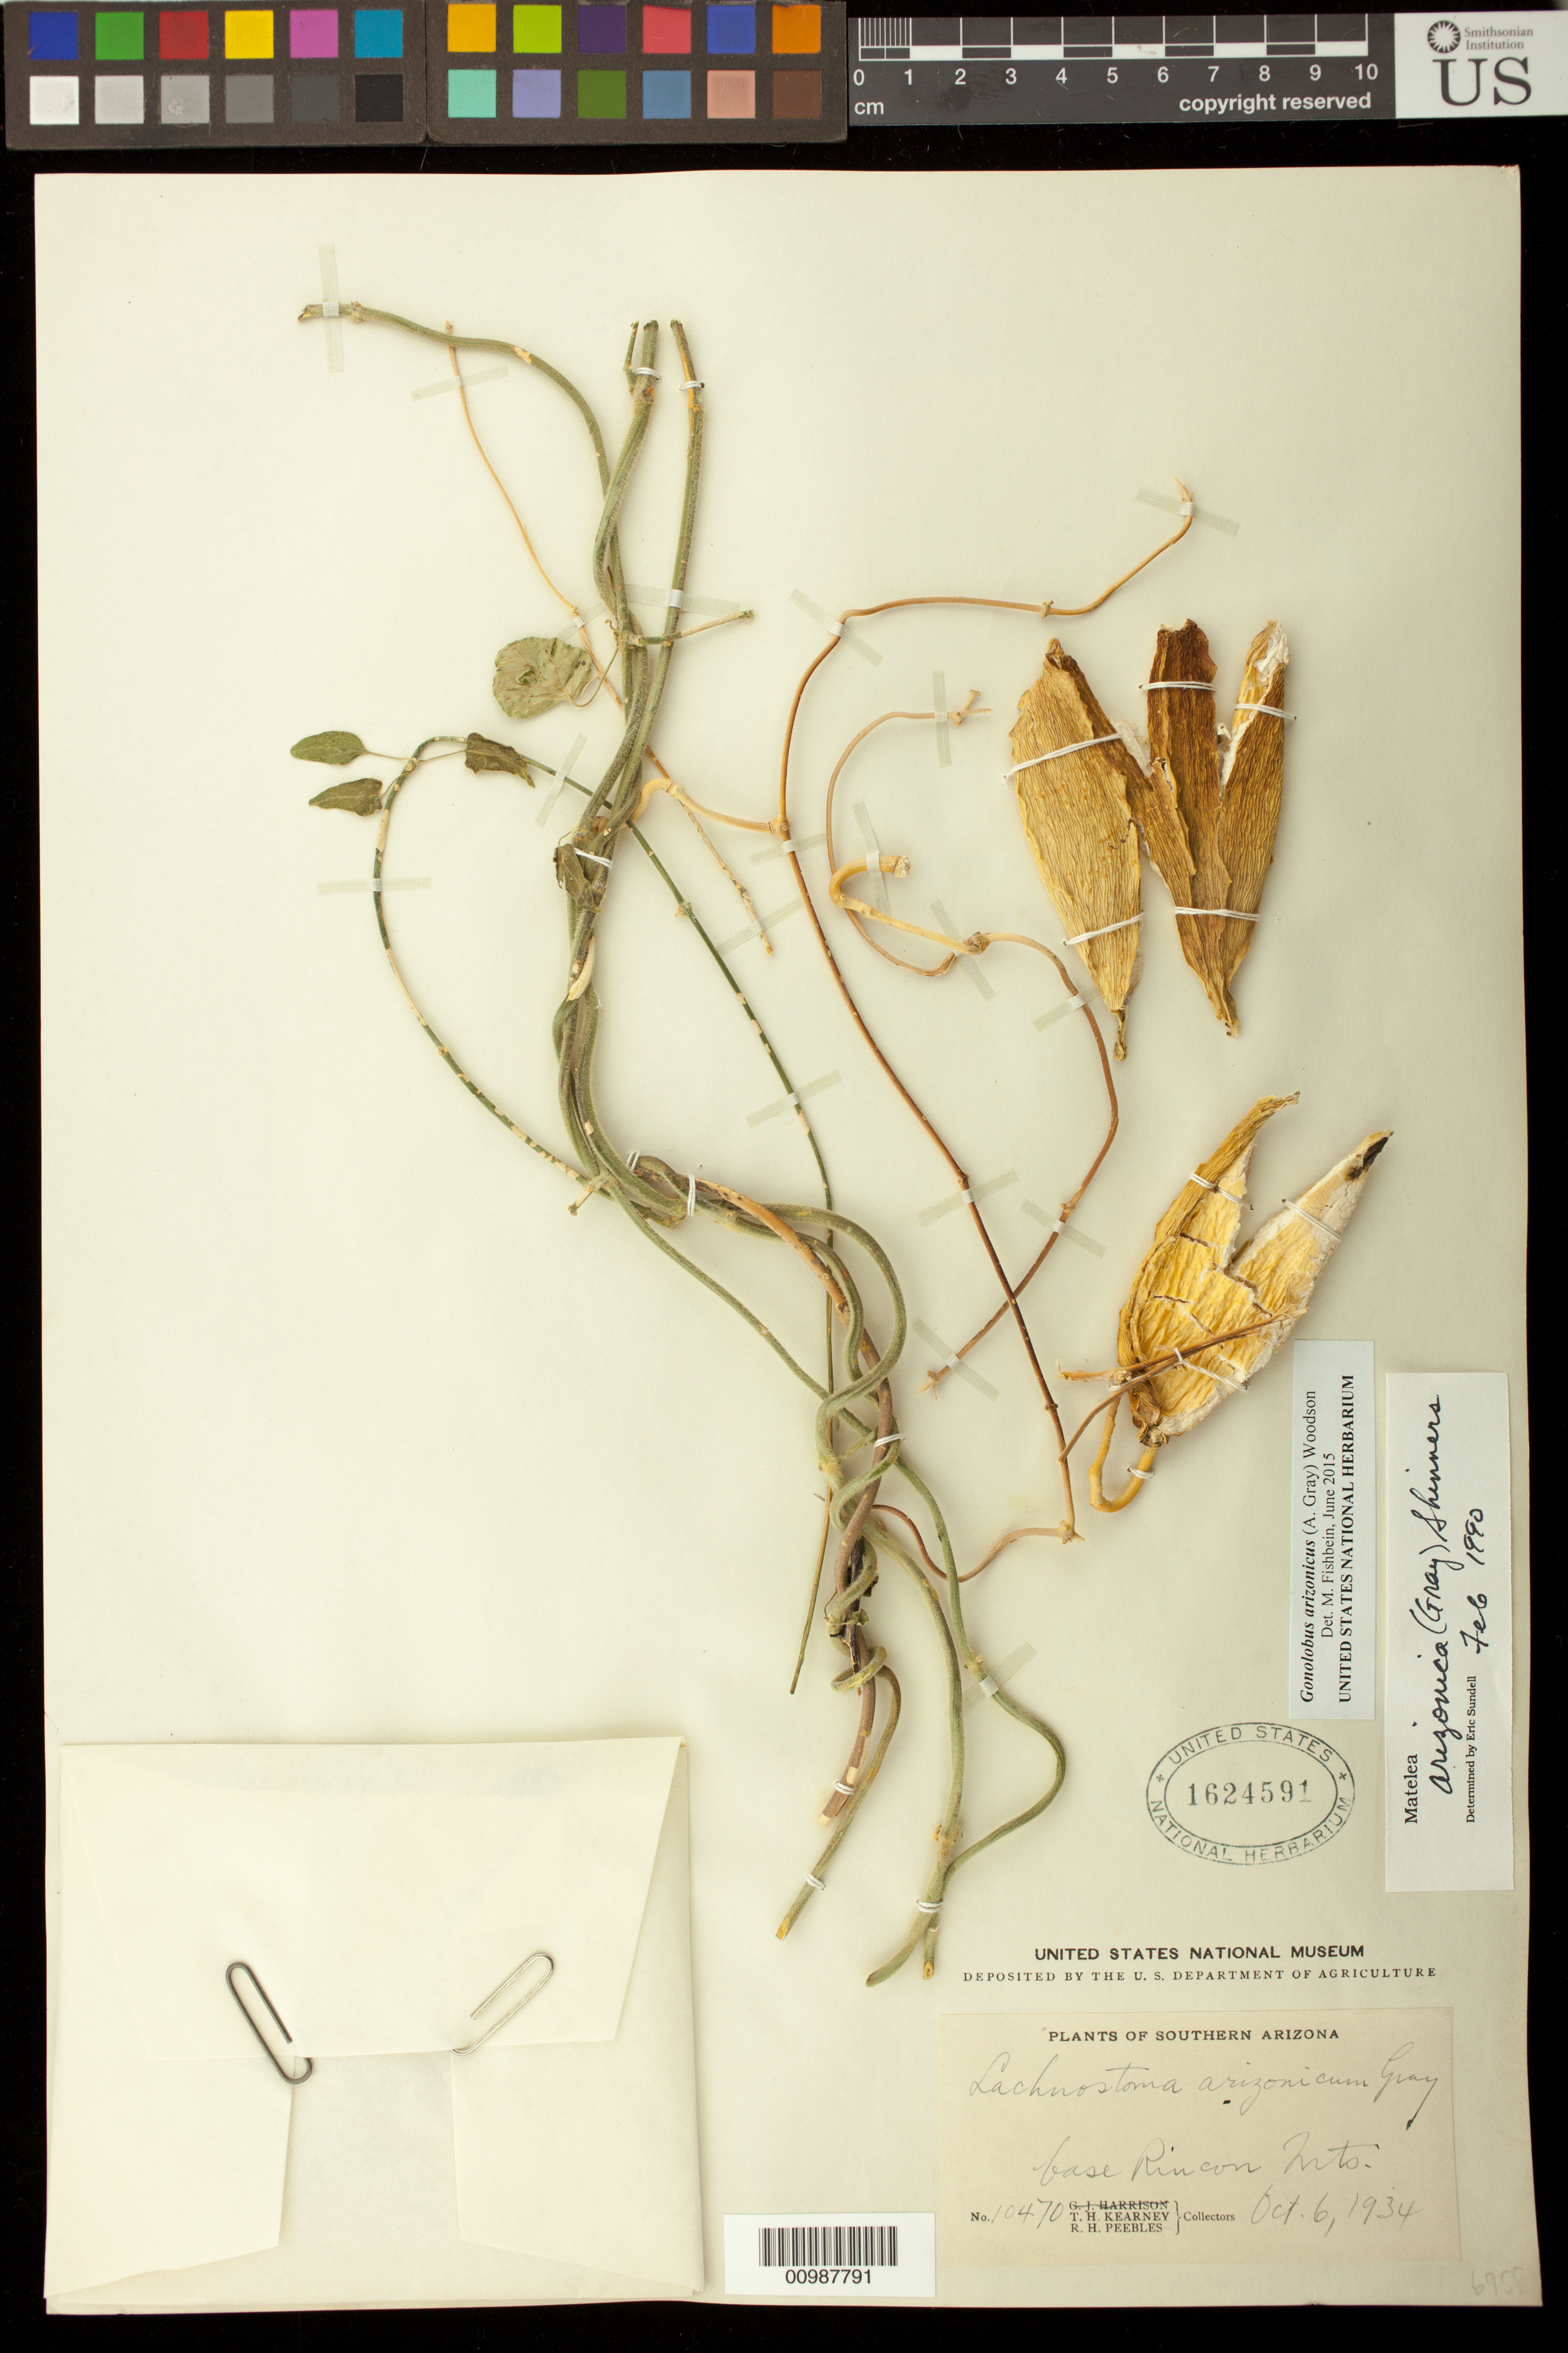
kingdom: Plantae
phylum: Tracheophyta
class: Magnoliopsida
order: Gentianales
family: Apocynaceae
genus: Gonolobus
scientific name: Gonolobus arizonicus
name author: (A. Gray) Woodson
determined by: Fishbein, M.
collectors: T. H. Kearney & R. H. Peebles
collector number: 10470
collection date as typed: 06 Oct 1934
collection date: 1934-10-06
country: United States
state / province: Arizona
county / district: Pima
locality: Base of Rincon Mountains.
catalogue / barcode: US 1624591